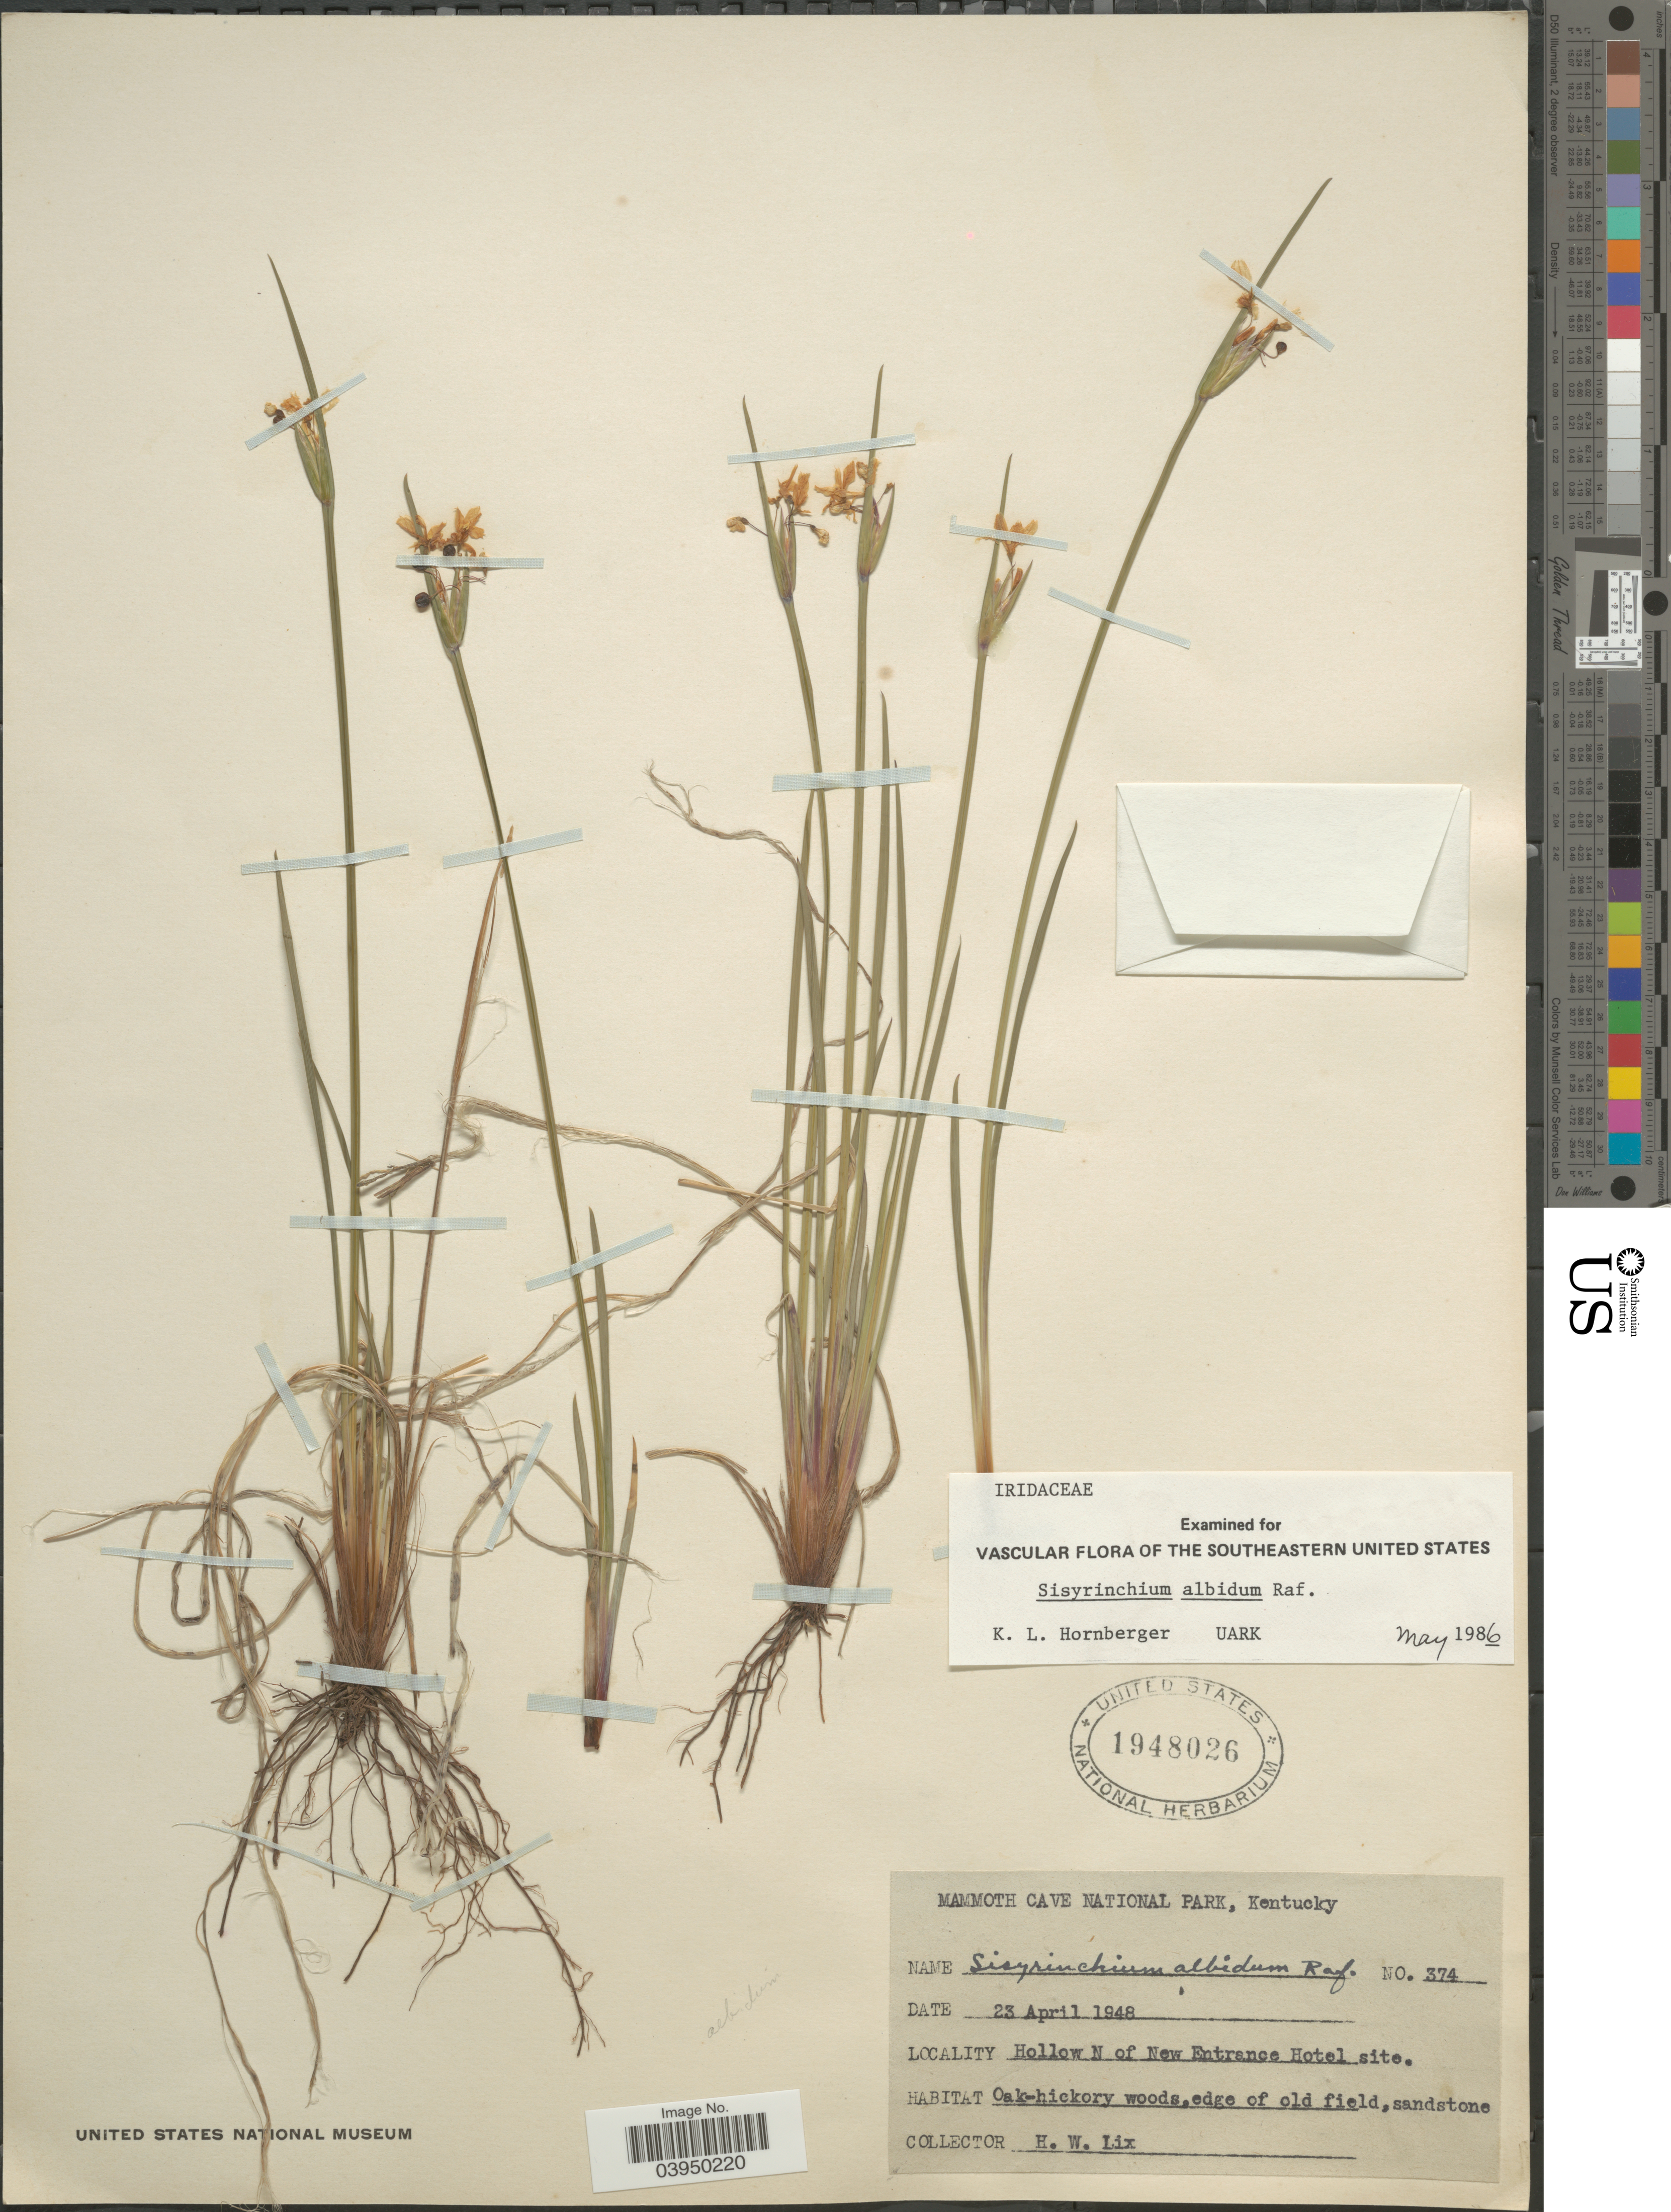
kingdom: Plantae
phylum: Tracheophyta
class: Liliopsida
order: Asparagales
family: Iridaceae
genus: Sisyrinchium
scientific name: Sisyrinchium albidum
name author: Raf.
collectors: H. W. Lix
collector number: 374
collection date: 1948-04-23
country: United States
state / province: Kentucky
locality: Mammoth Cave National Park. Hollow N of New Entrance Hotel site.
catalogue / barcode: US 1948026